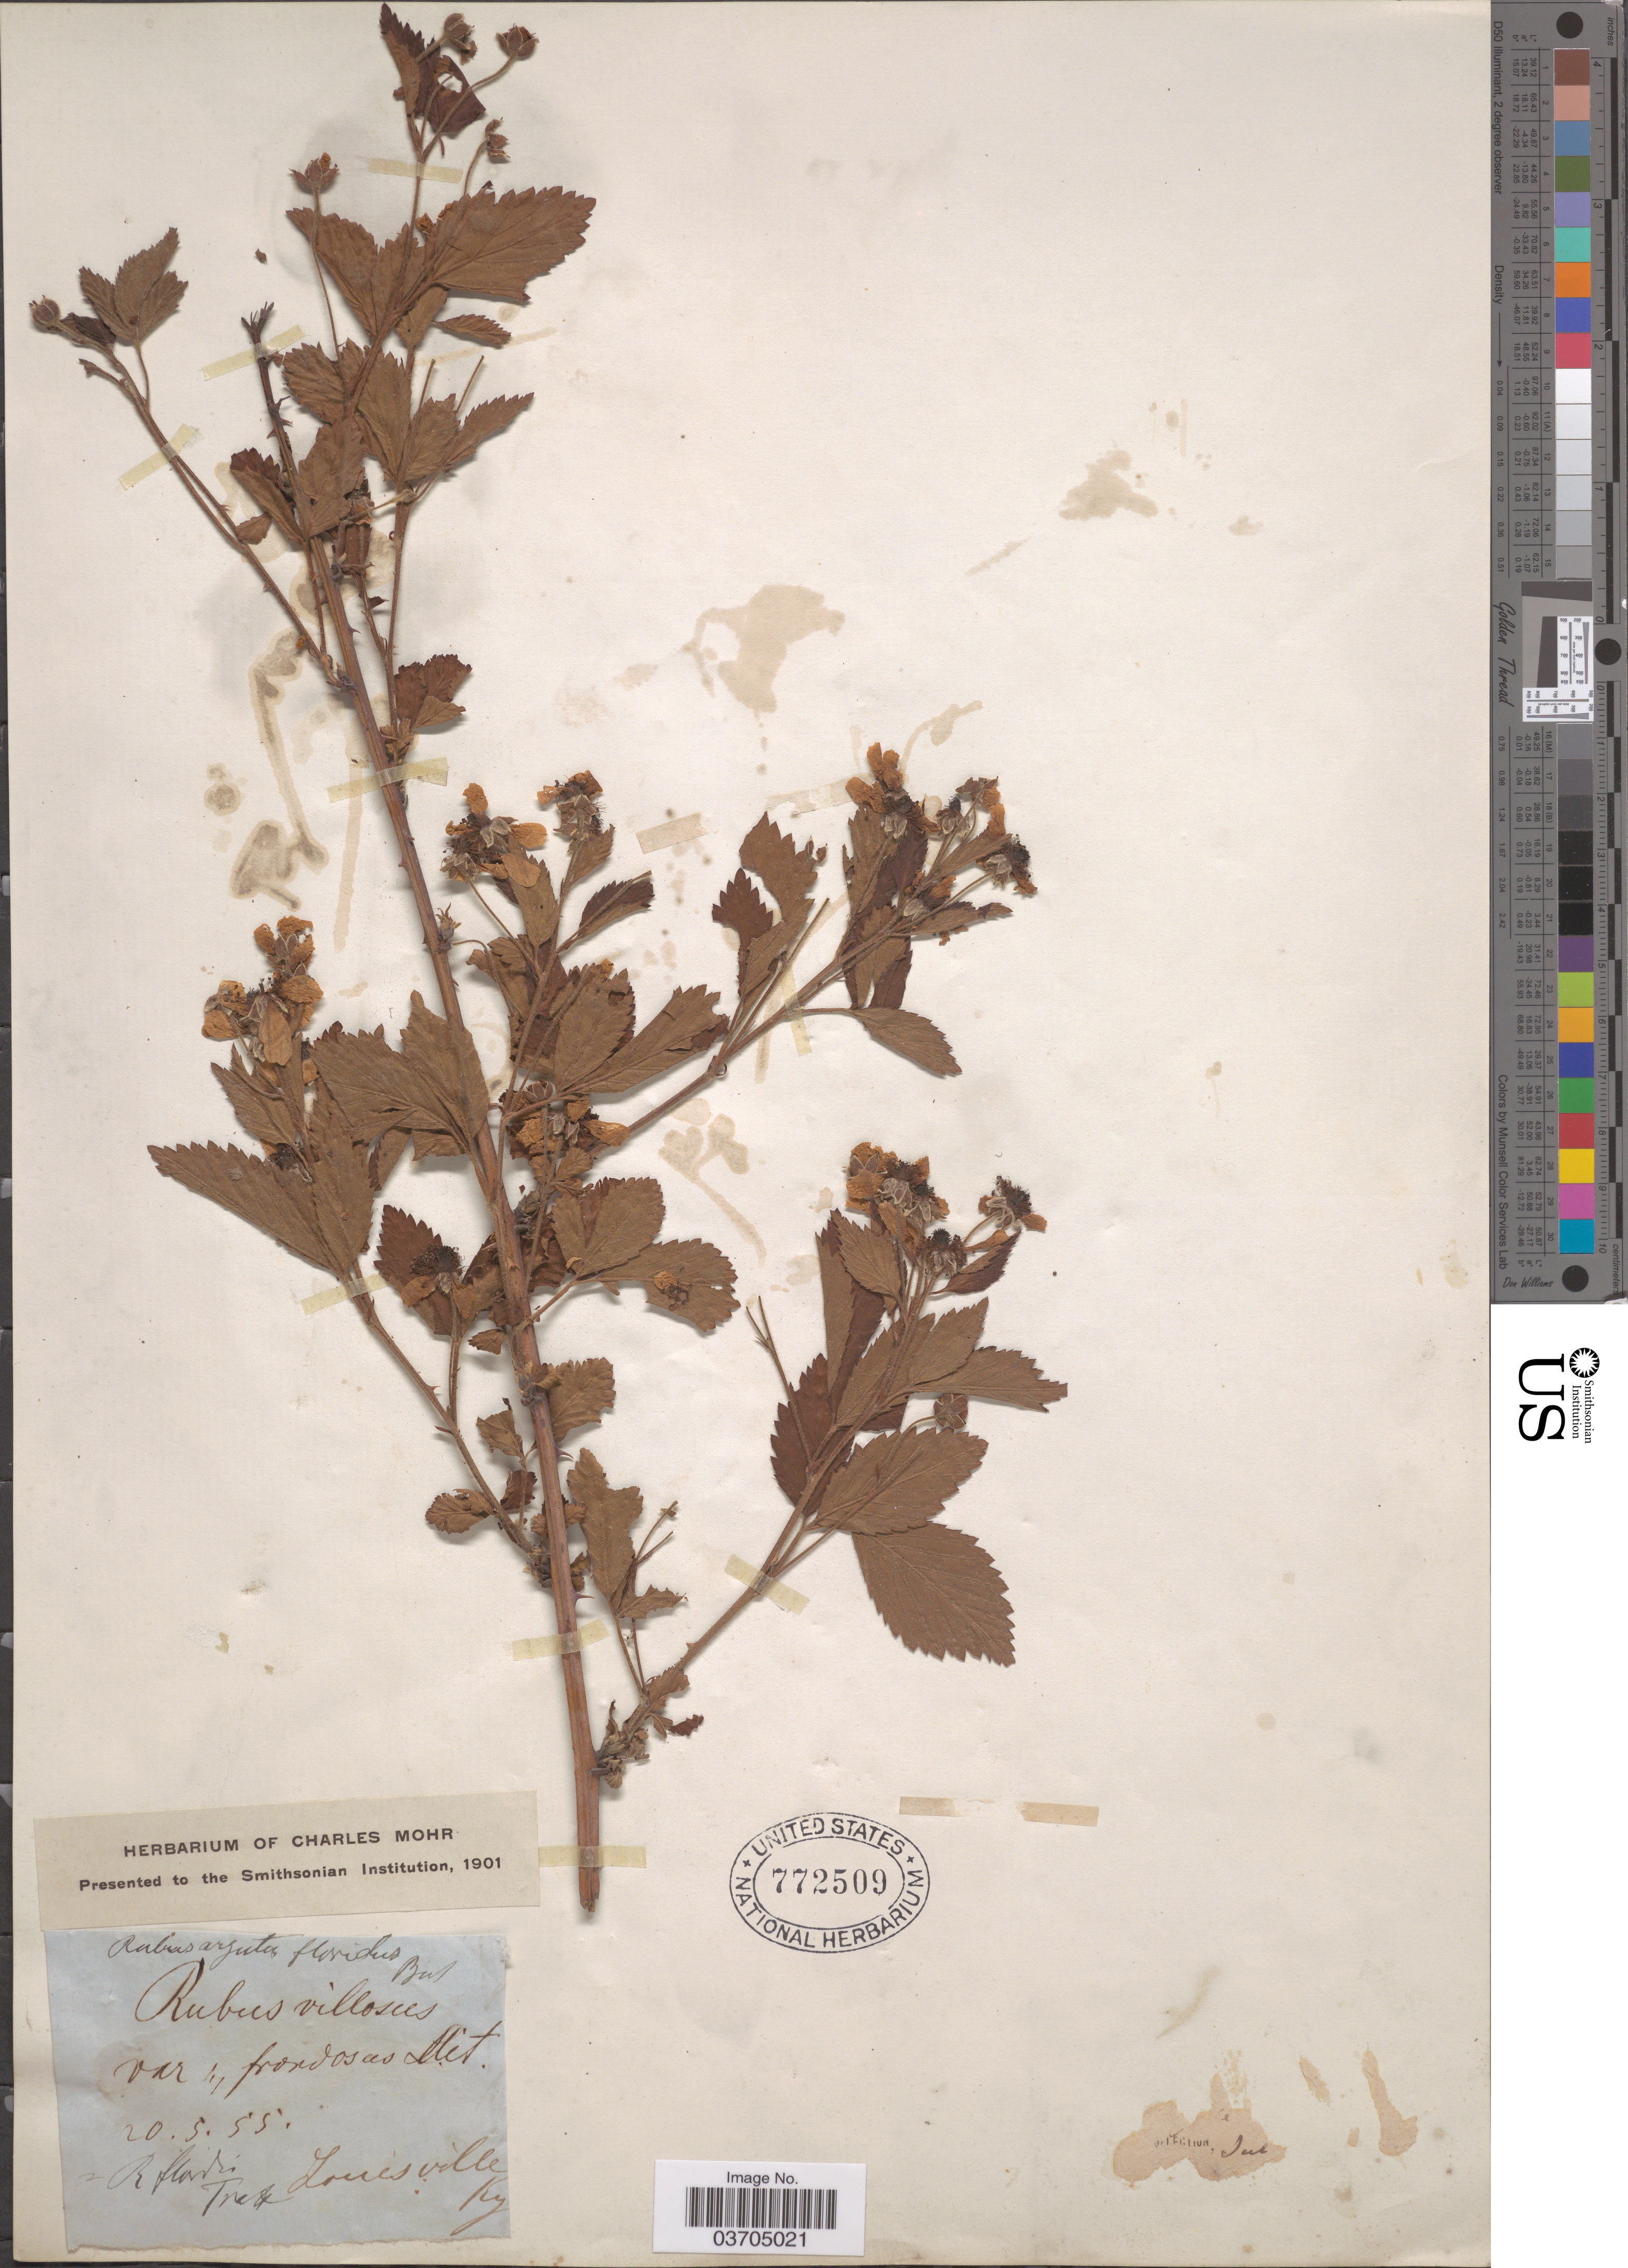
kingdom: Plantae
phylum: Tracheophyta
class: Magnoliopsida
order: Rosales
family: Rosaceae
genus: Rubus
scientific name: Rubus floridus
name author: Tratt.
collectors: ex herb. Charles Mohr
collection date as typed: Transcribed d/m/y: 20/5/55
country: United States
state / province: Kentucky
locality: Louisville.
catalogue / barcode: US 772509